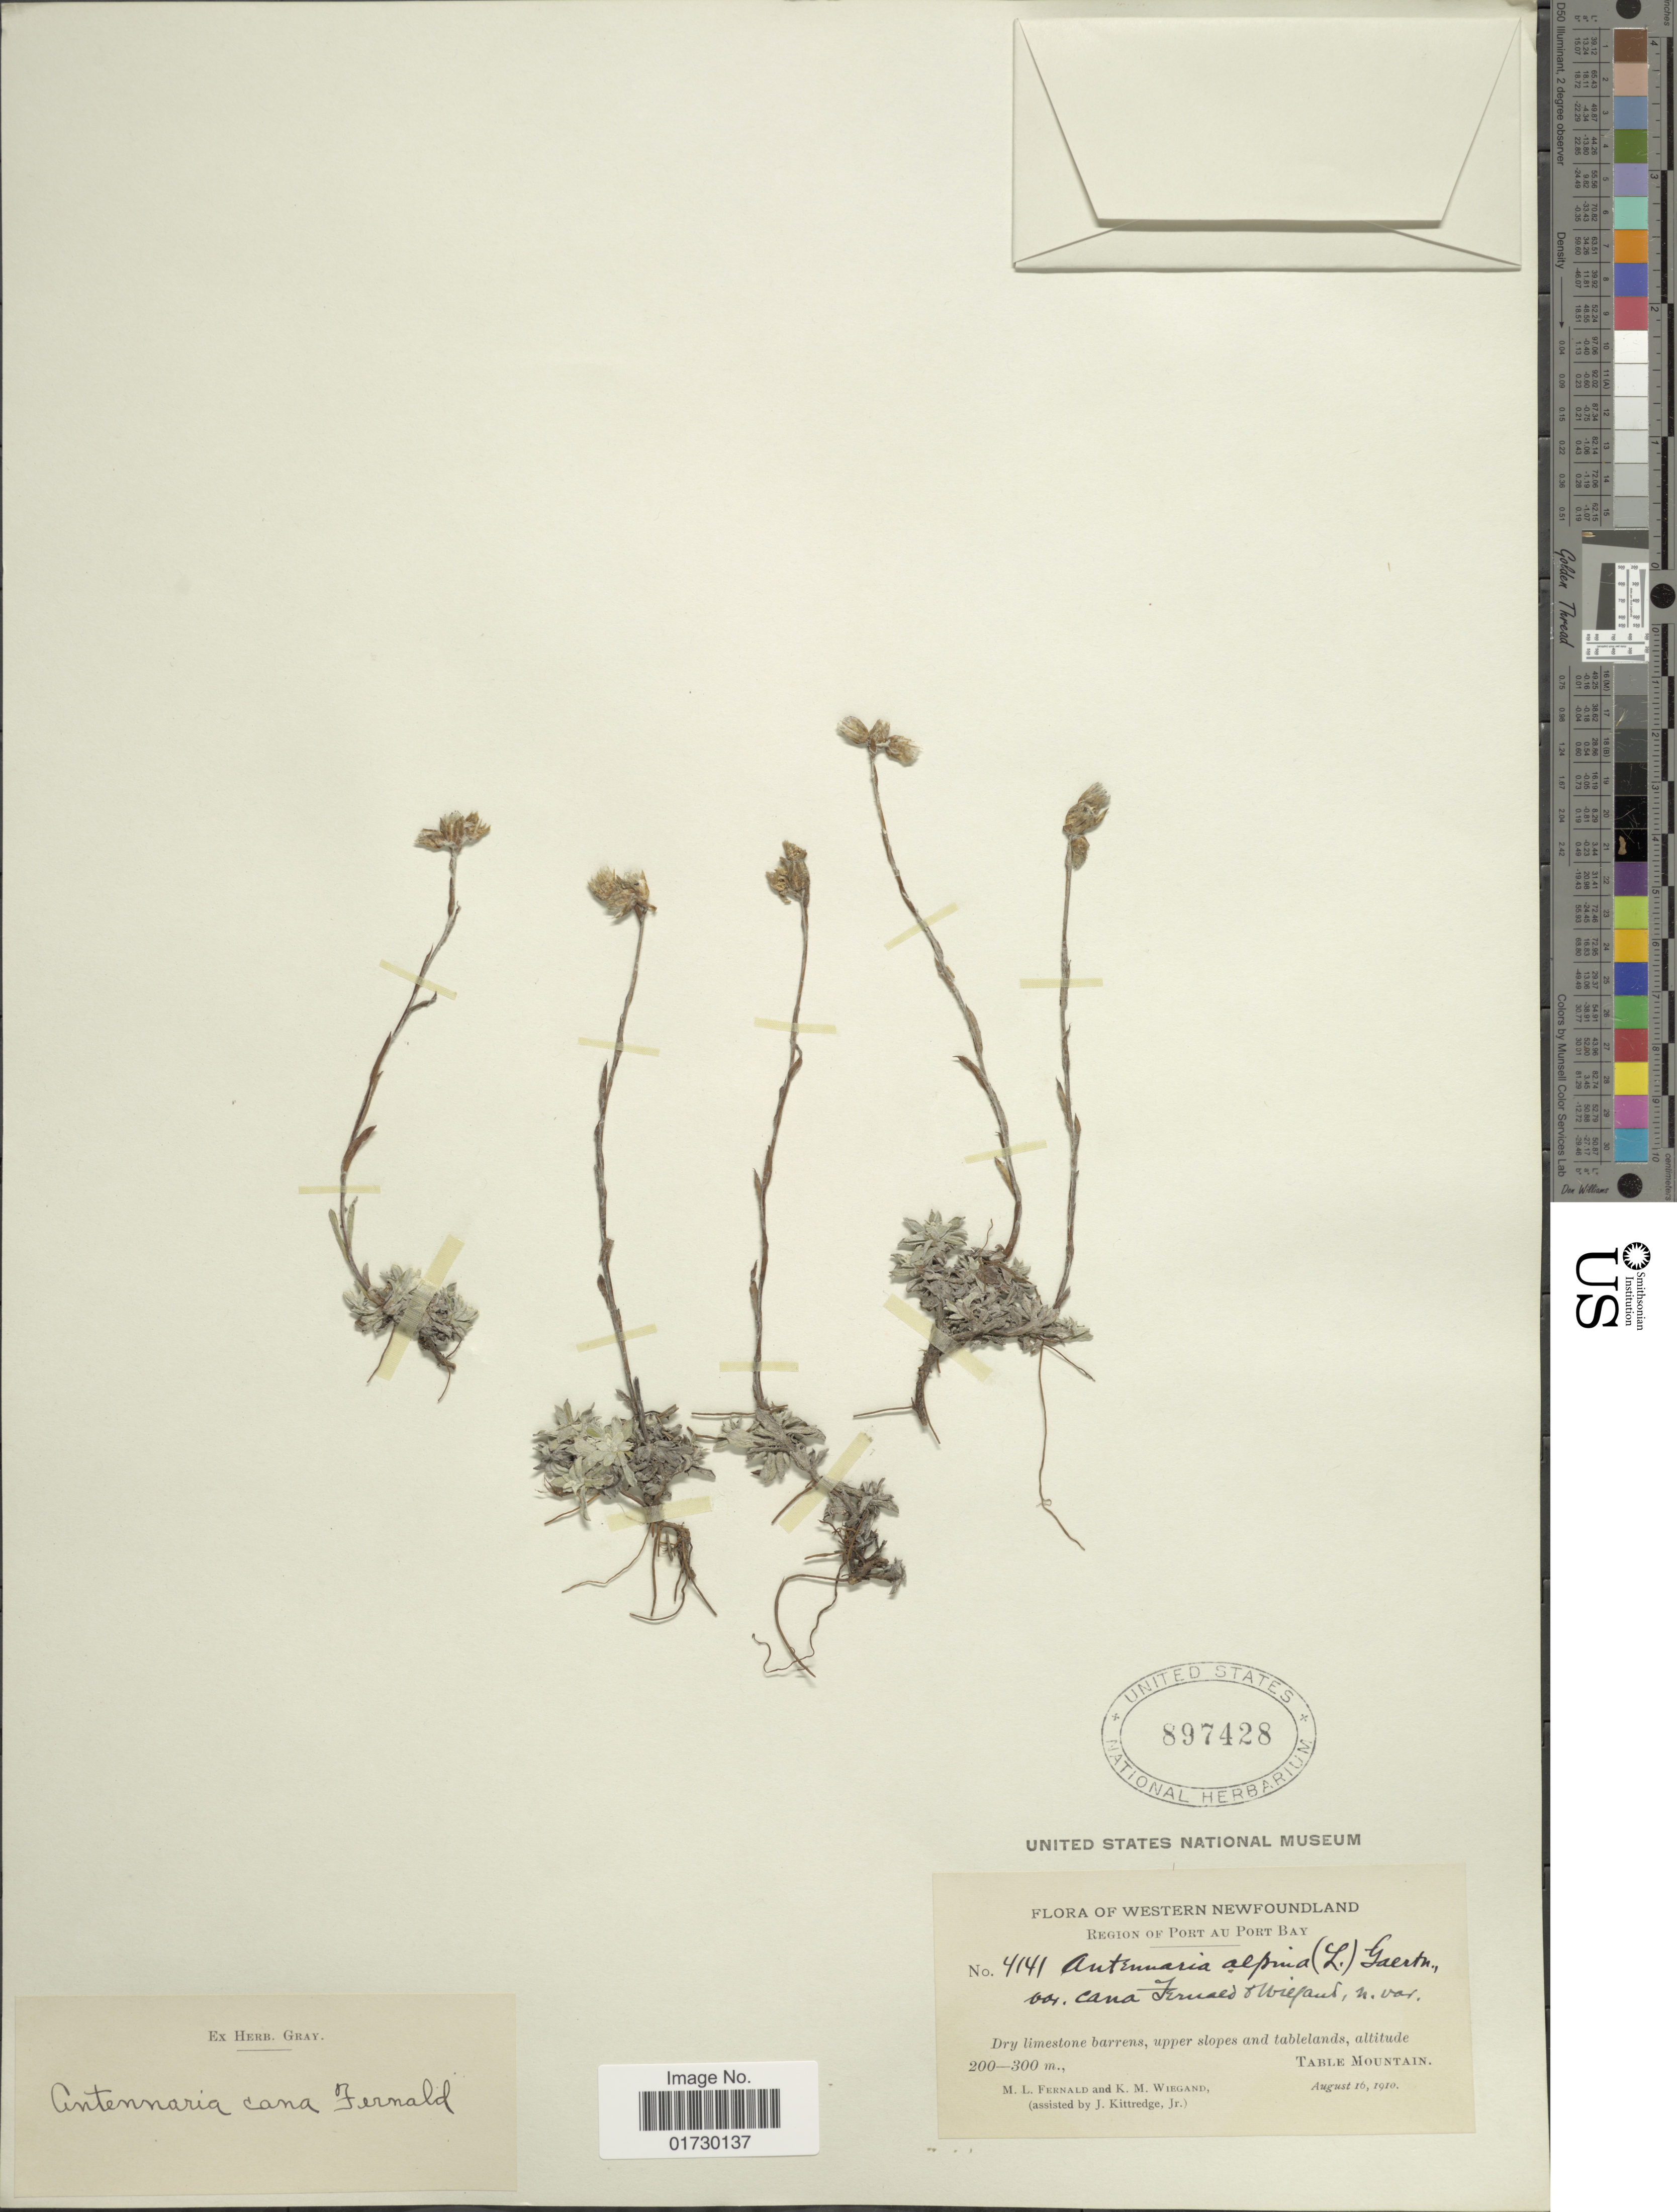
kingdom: Plantae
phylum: Tracheophyta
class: Magnoliopsida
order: Asterales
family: Asteraceae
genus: Antennaria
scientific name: Antennaria alpina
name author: (L.) Gaertn.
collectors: M. L. Fernald & M. Wiegand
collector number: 4141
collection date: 1910-08-16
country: Canada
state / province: Newfoundland and Labrador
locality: Western Newfoundland, Region of Port Au Port Bay, Dry limestone barrens, upper slopes and tablelands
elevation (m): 200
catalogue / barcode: US 897428